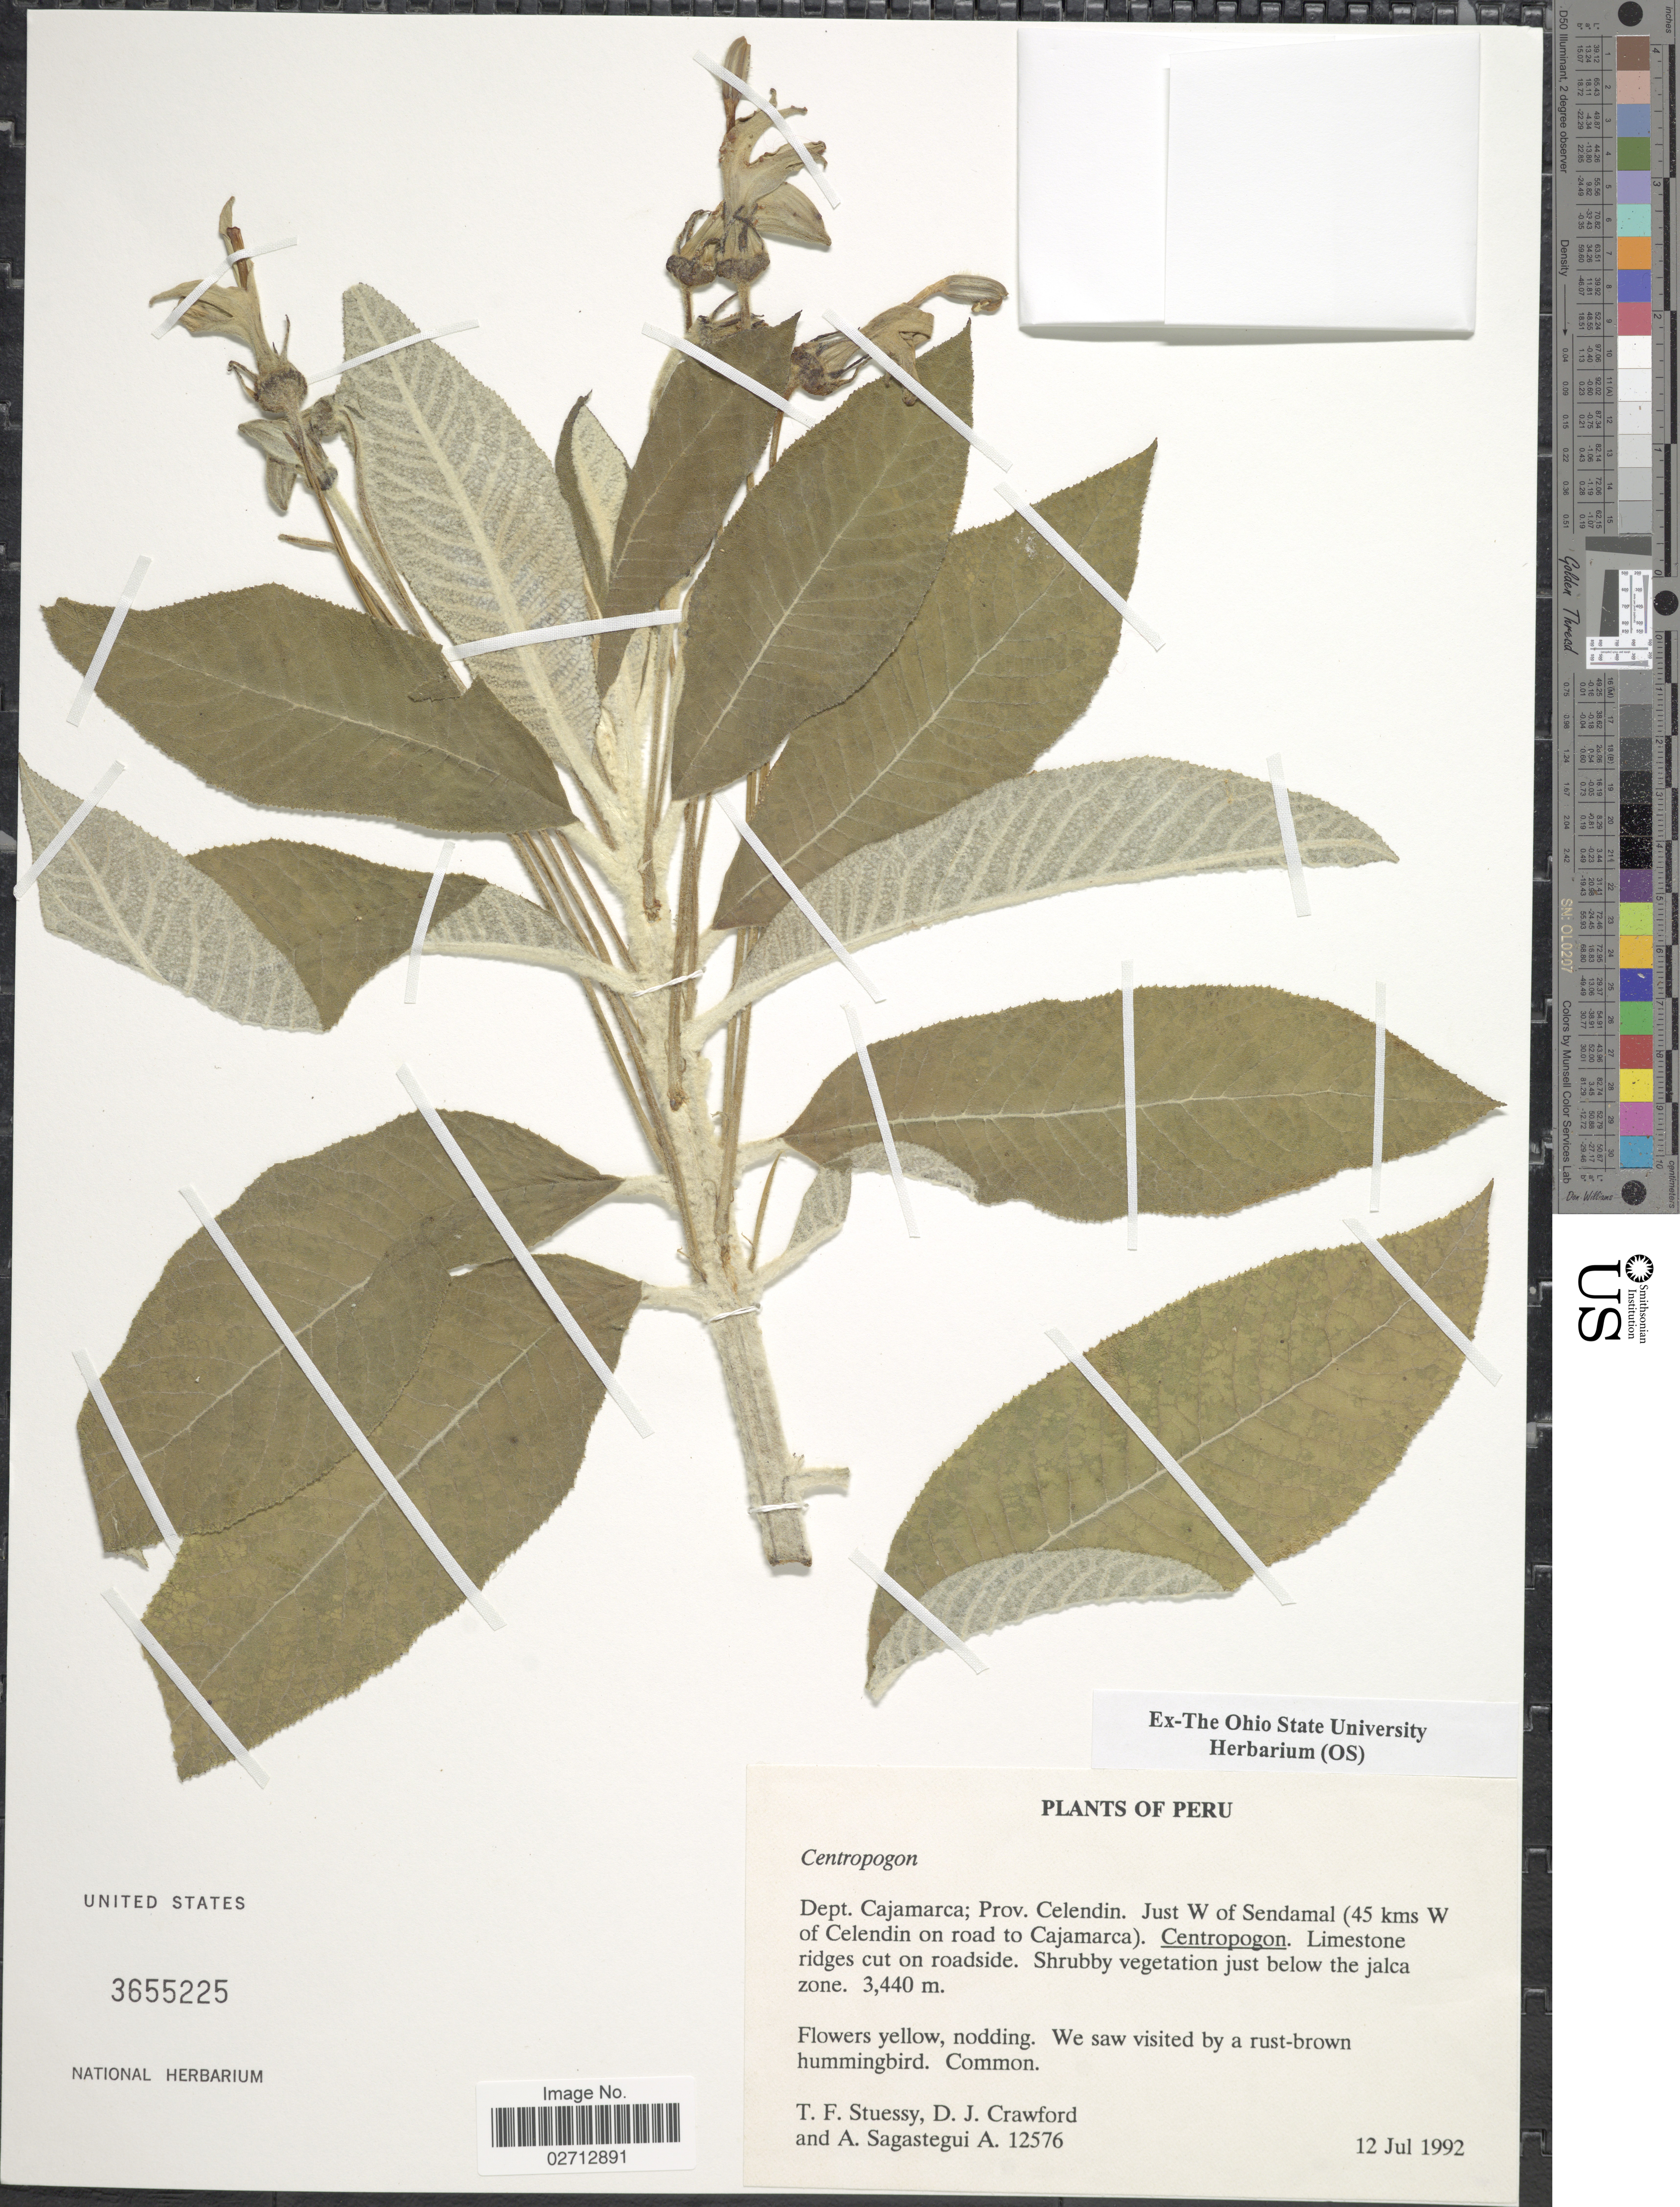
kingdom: Plantae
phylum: Tracheophyta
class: Magnoliopsida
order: Asterales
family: Campanulaceae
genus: Centropogon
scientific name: Centropogon sp.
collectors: T. Stuessy, D. Crawford & A. Sagástegui A.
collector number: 12576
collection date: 1992-07-12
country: Peru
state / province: Cajamarca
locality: Prov. Celendin. Just W of Sendamal (45 kms W of Celendin on road to Cajamarca)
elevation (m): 3440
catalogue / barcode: US 3655225